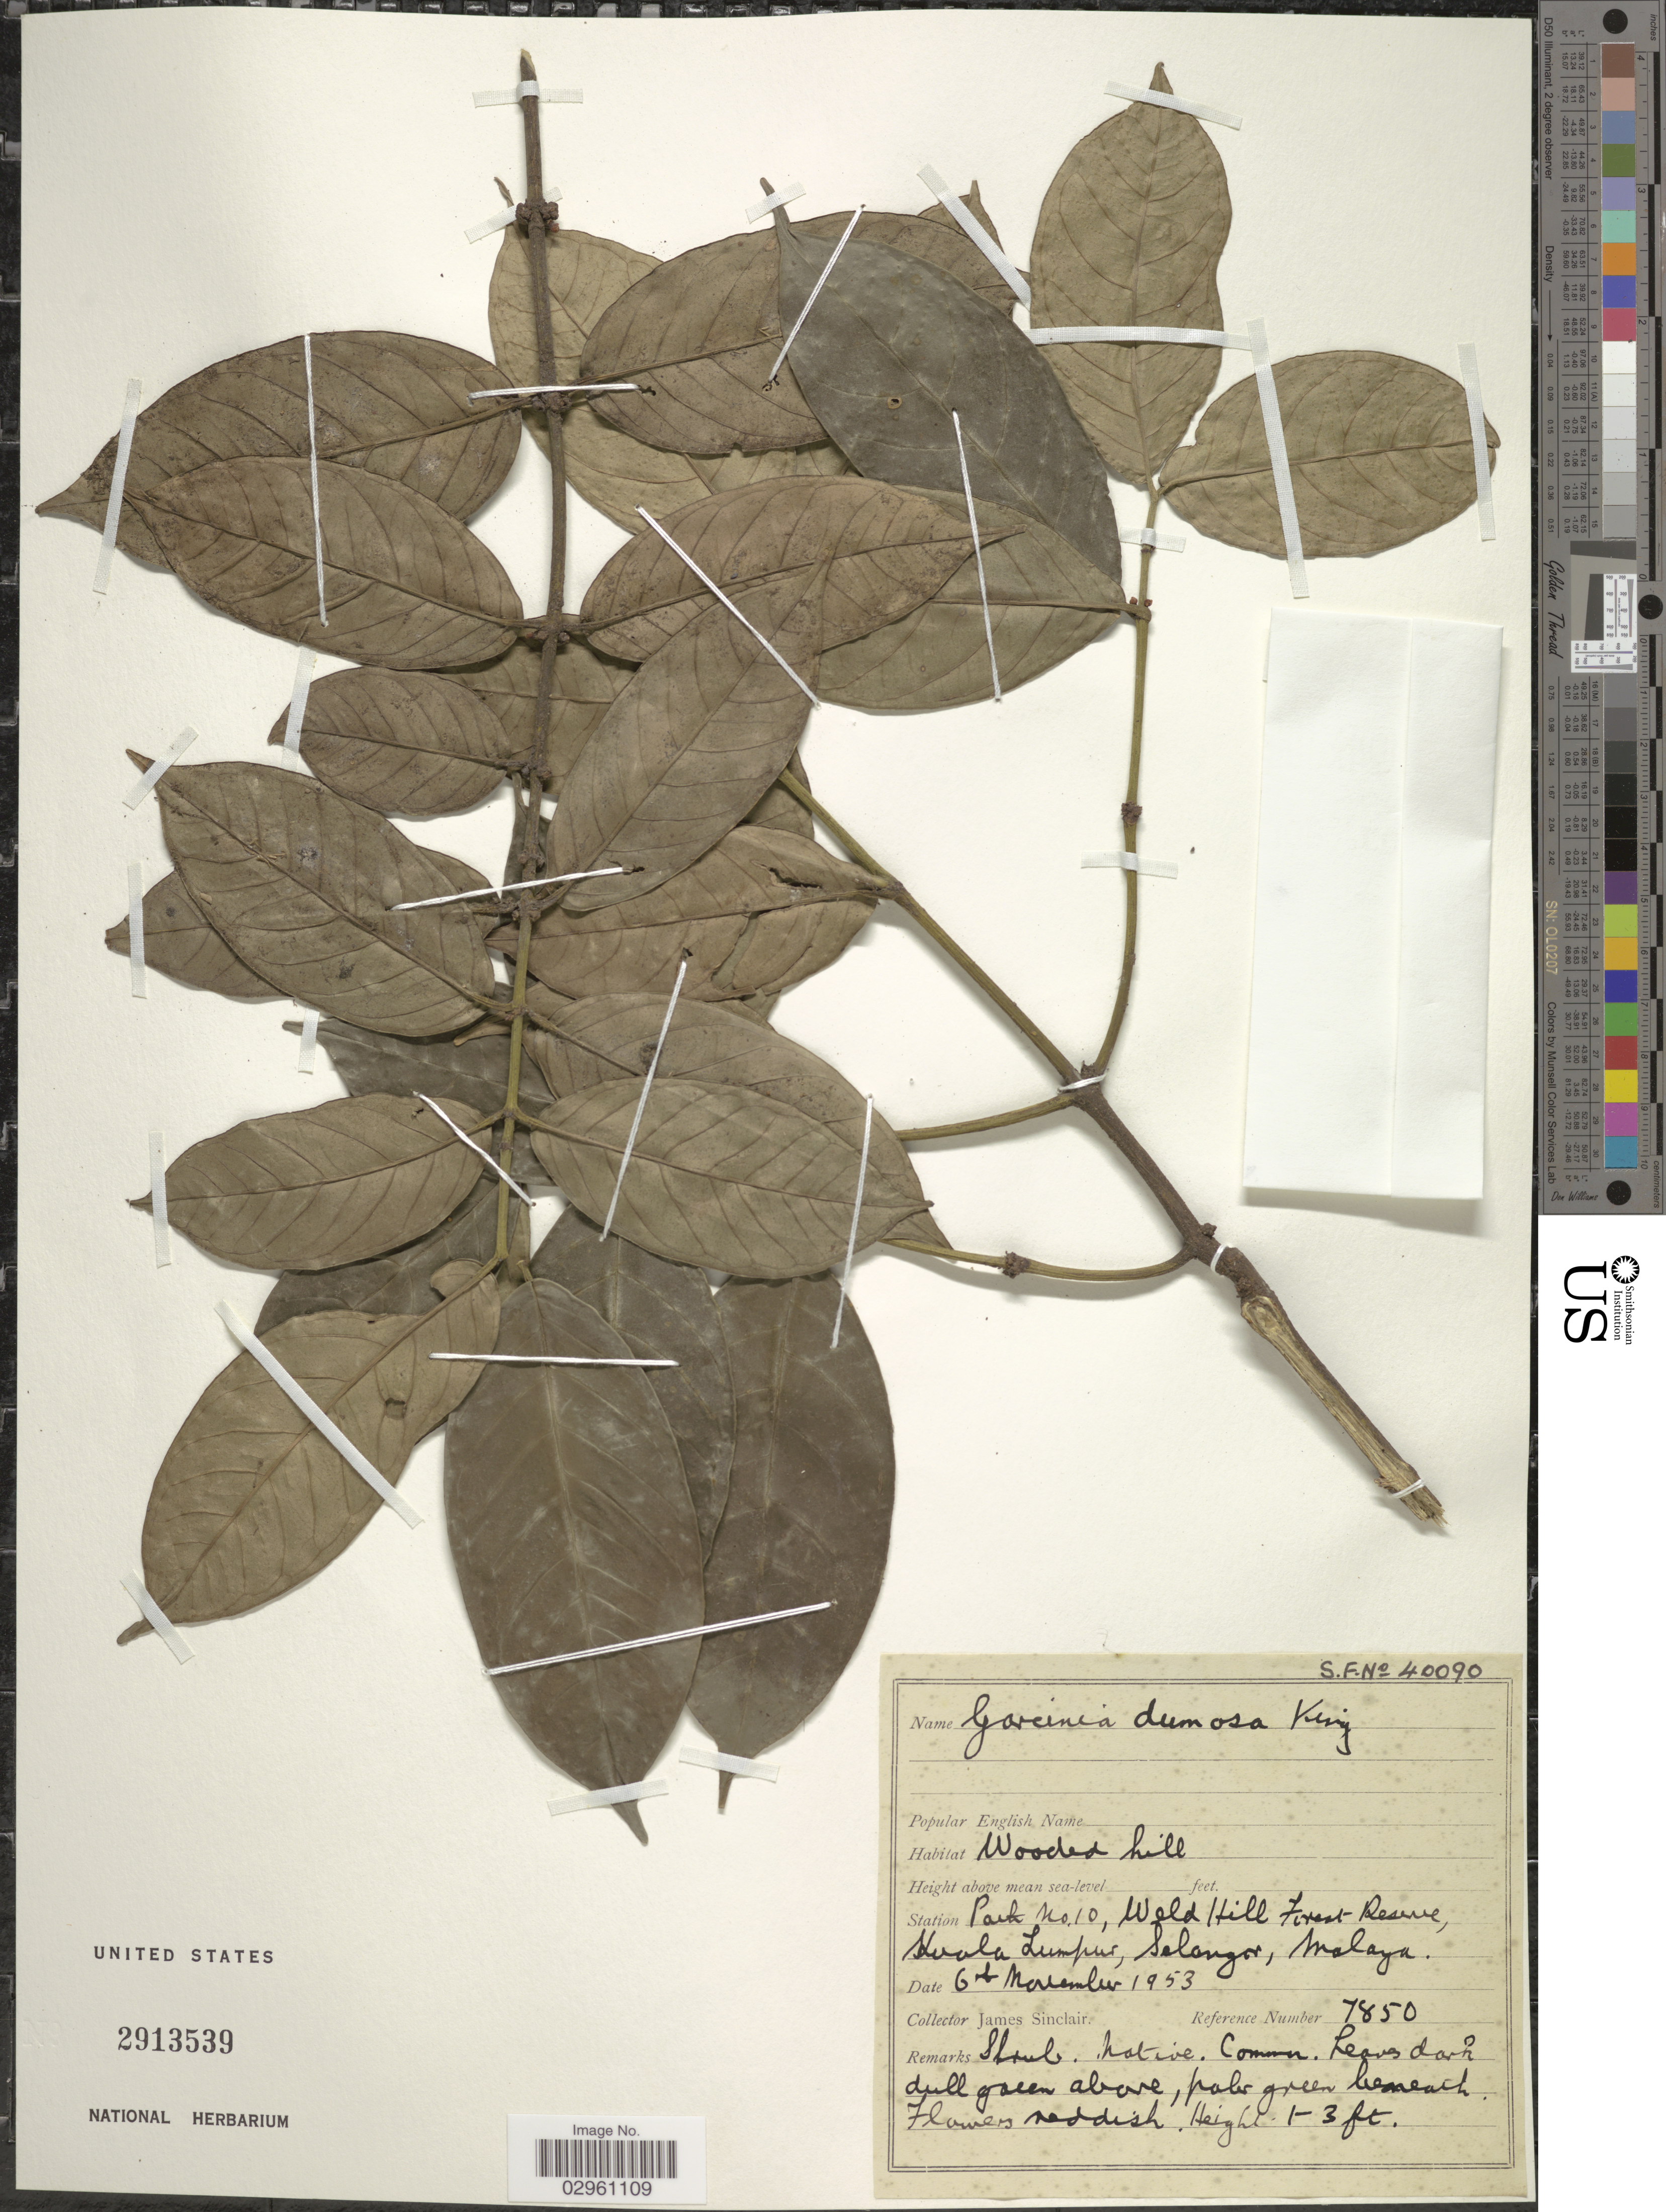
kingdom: Plantae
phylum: Tracheophyta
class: Magnoliopsida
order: Malpighiales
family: Clusiaceae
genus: Garcinia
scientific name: Garcinia dumosa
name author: King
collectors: J. Sinclair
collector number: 7850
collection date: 1953-11-06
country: Malaysia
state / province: Selangor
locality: Station Path no.10, Weld Hill Forest Reserve, Kuala Lumpur, Selangor, Malaya.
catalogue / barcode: US 2913539